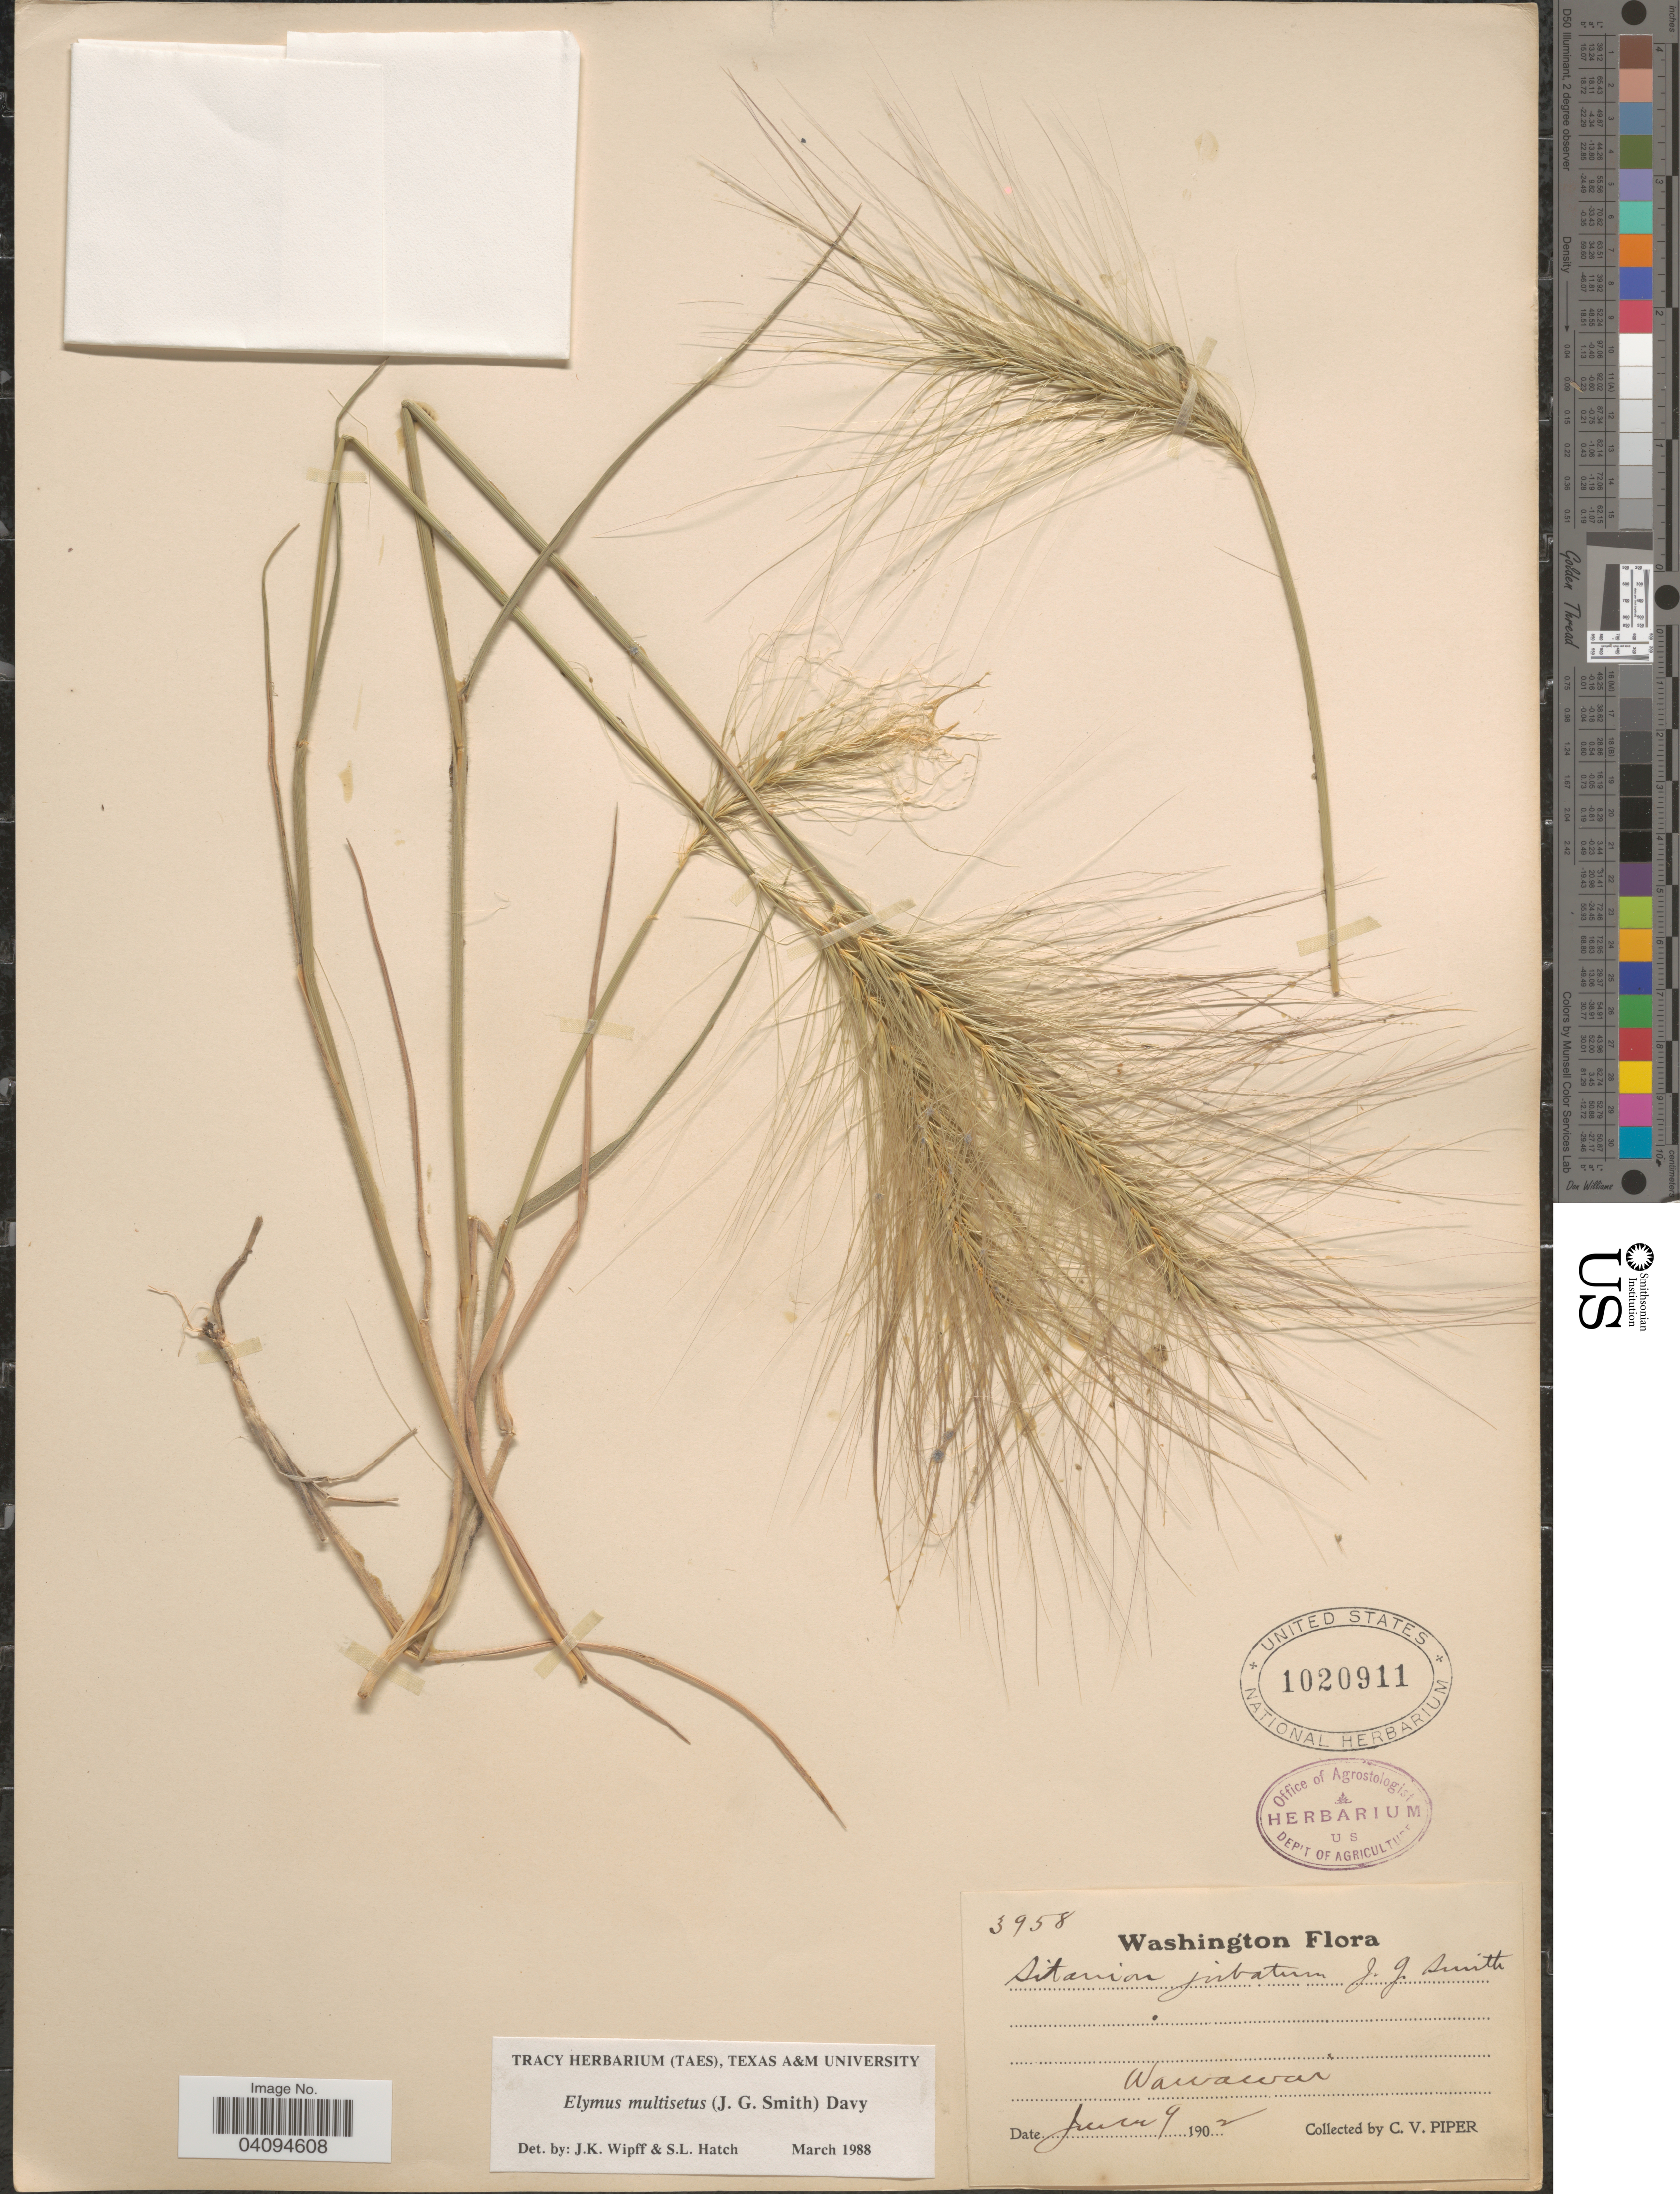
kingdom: Plantae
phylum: Tracheophyta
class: Liliopsida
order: Poales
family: Poaceae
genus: Elymus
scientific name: Elymus multisetus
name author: (J.G. Sm.) Burtt Davy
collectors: C. V. Piper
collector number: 3959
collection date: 1902-06-09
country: United States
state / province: Washington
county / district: Whitman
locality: Wawawai.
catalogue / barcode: US 1020911